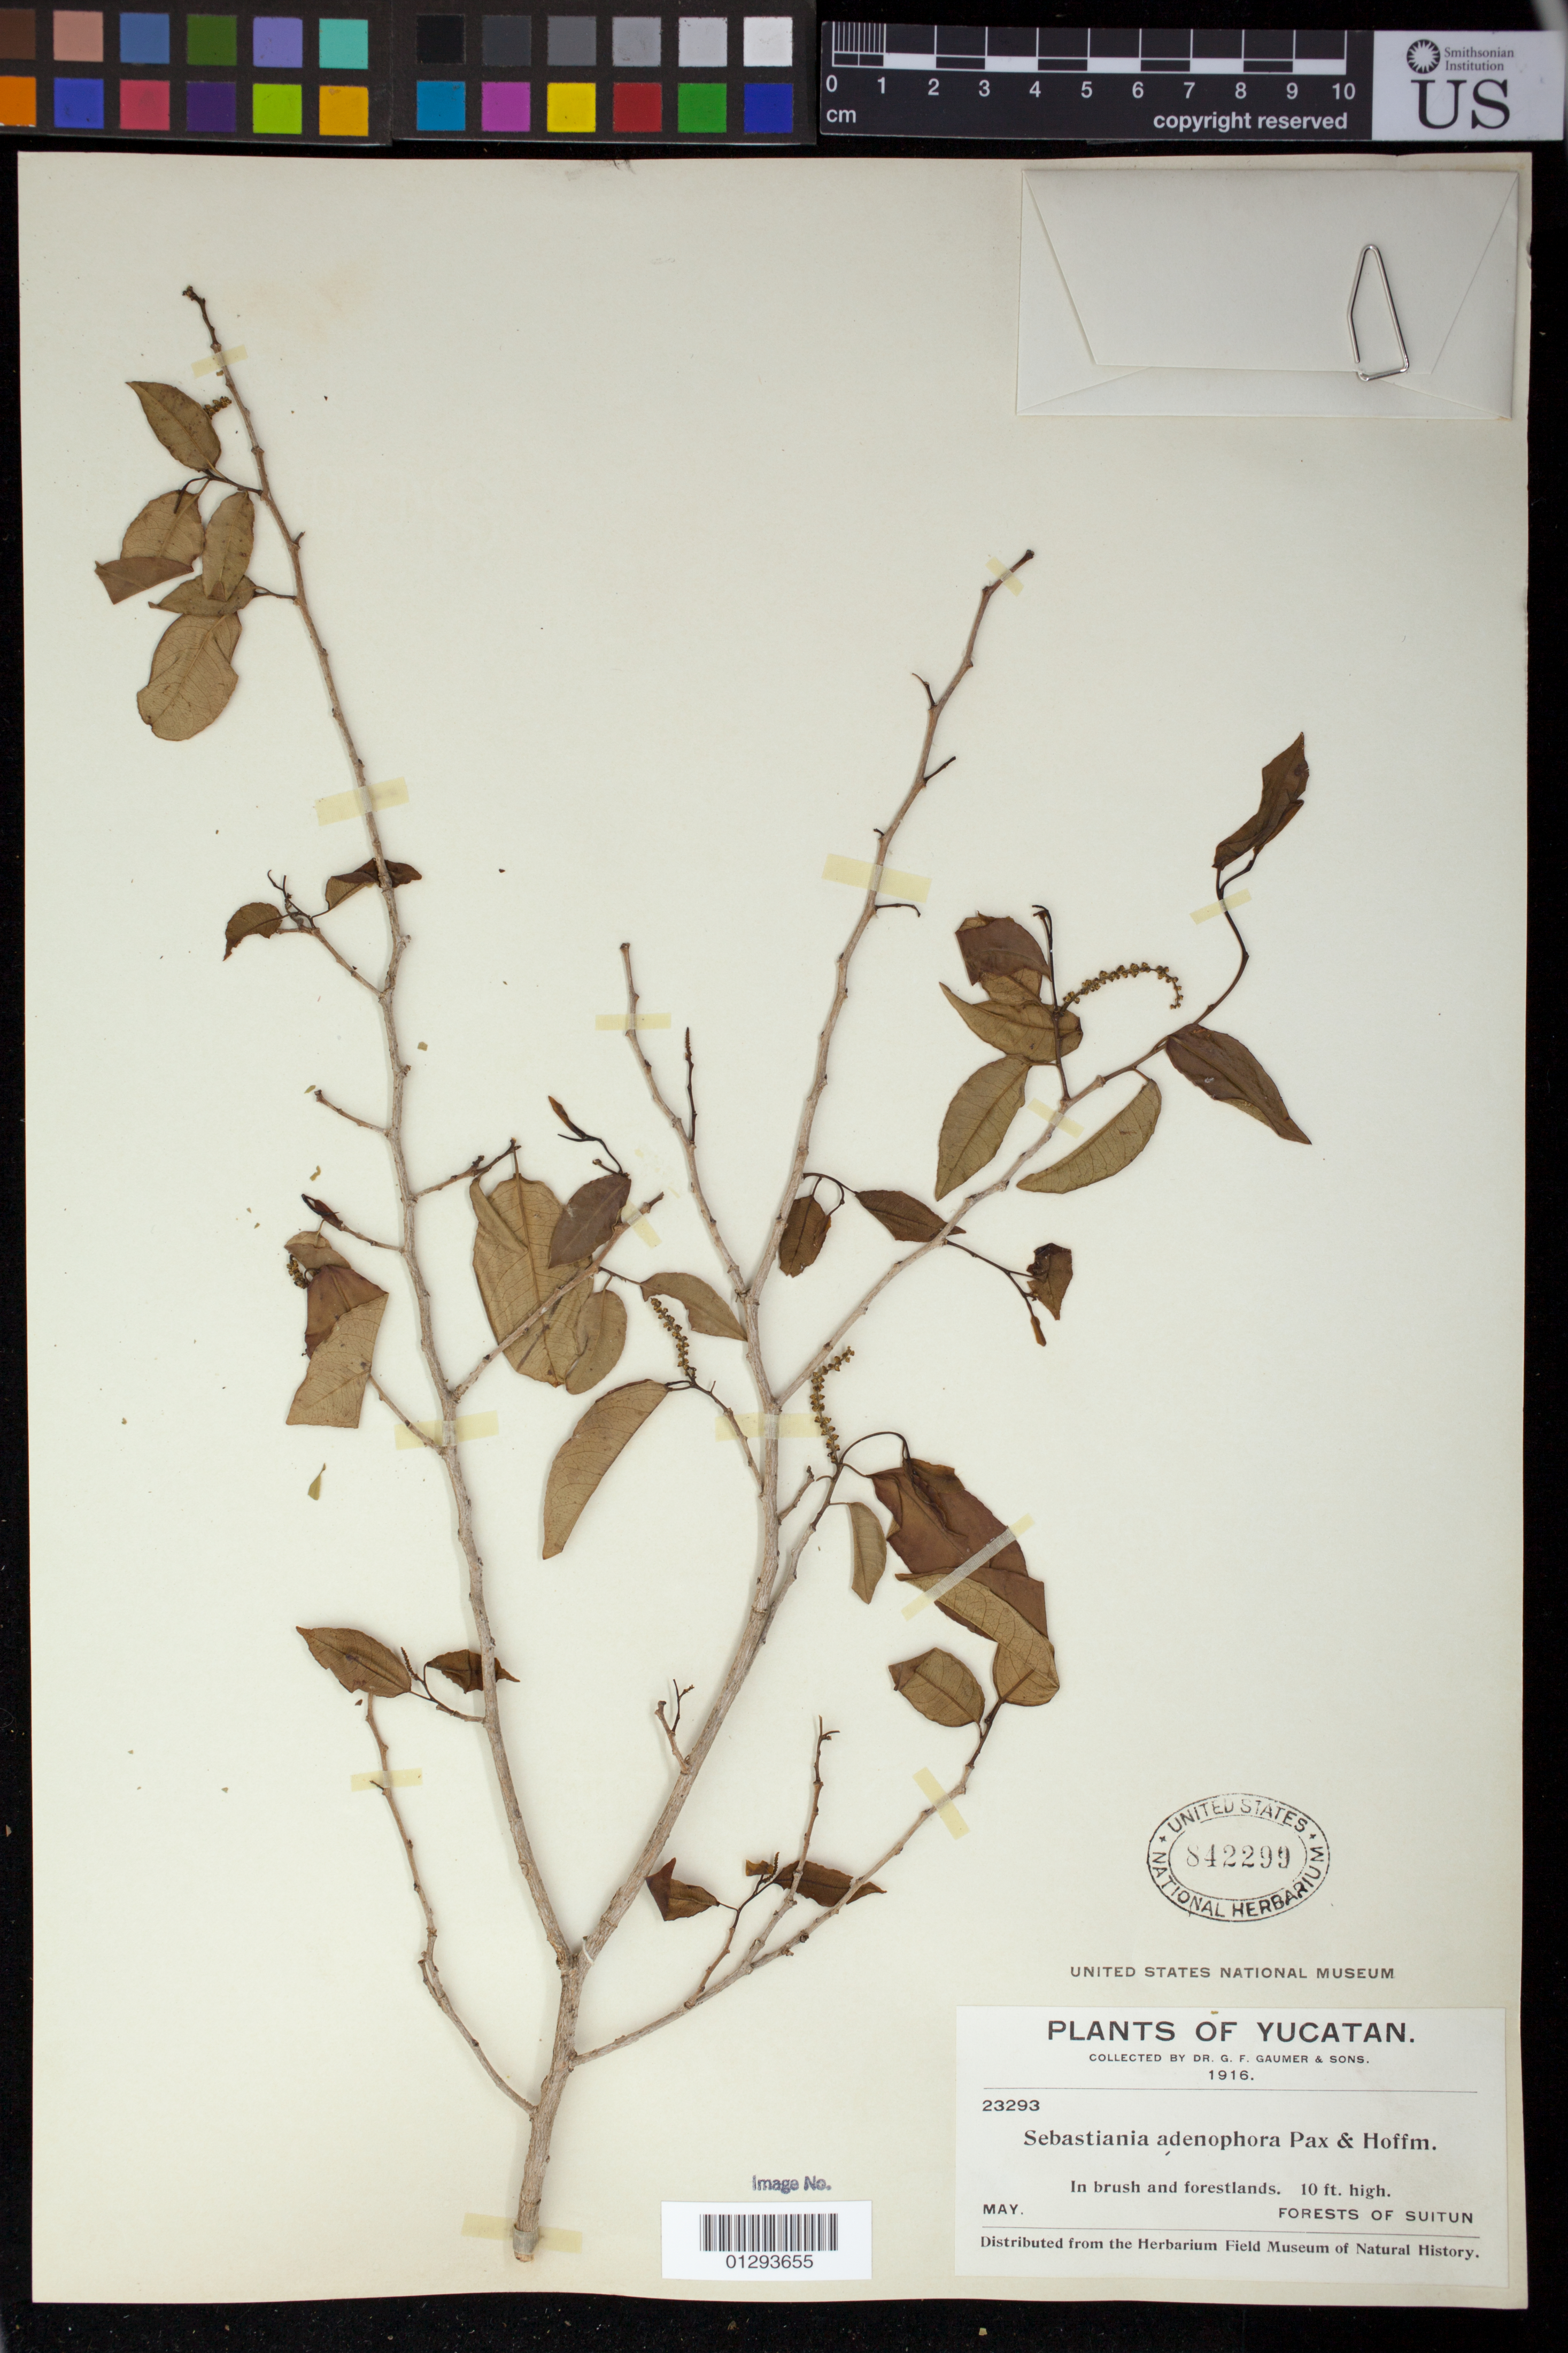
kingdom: Plantae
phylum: Tracheophyta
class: Magnoliopsida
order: Malpighiales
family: Euphorbiaceae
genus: Sebastiania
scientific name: Sebastiania adenophora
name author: Pax & K. Hoffm. in Engl.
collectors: G. F. Gaumer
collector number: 23293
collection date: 1916-05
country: Mexico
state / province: Yucatan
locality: Forests of Suitun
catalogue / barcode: US 842299